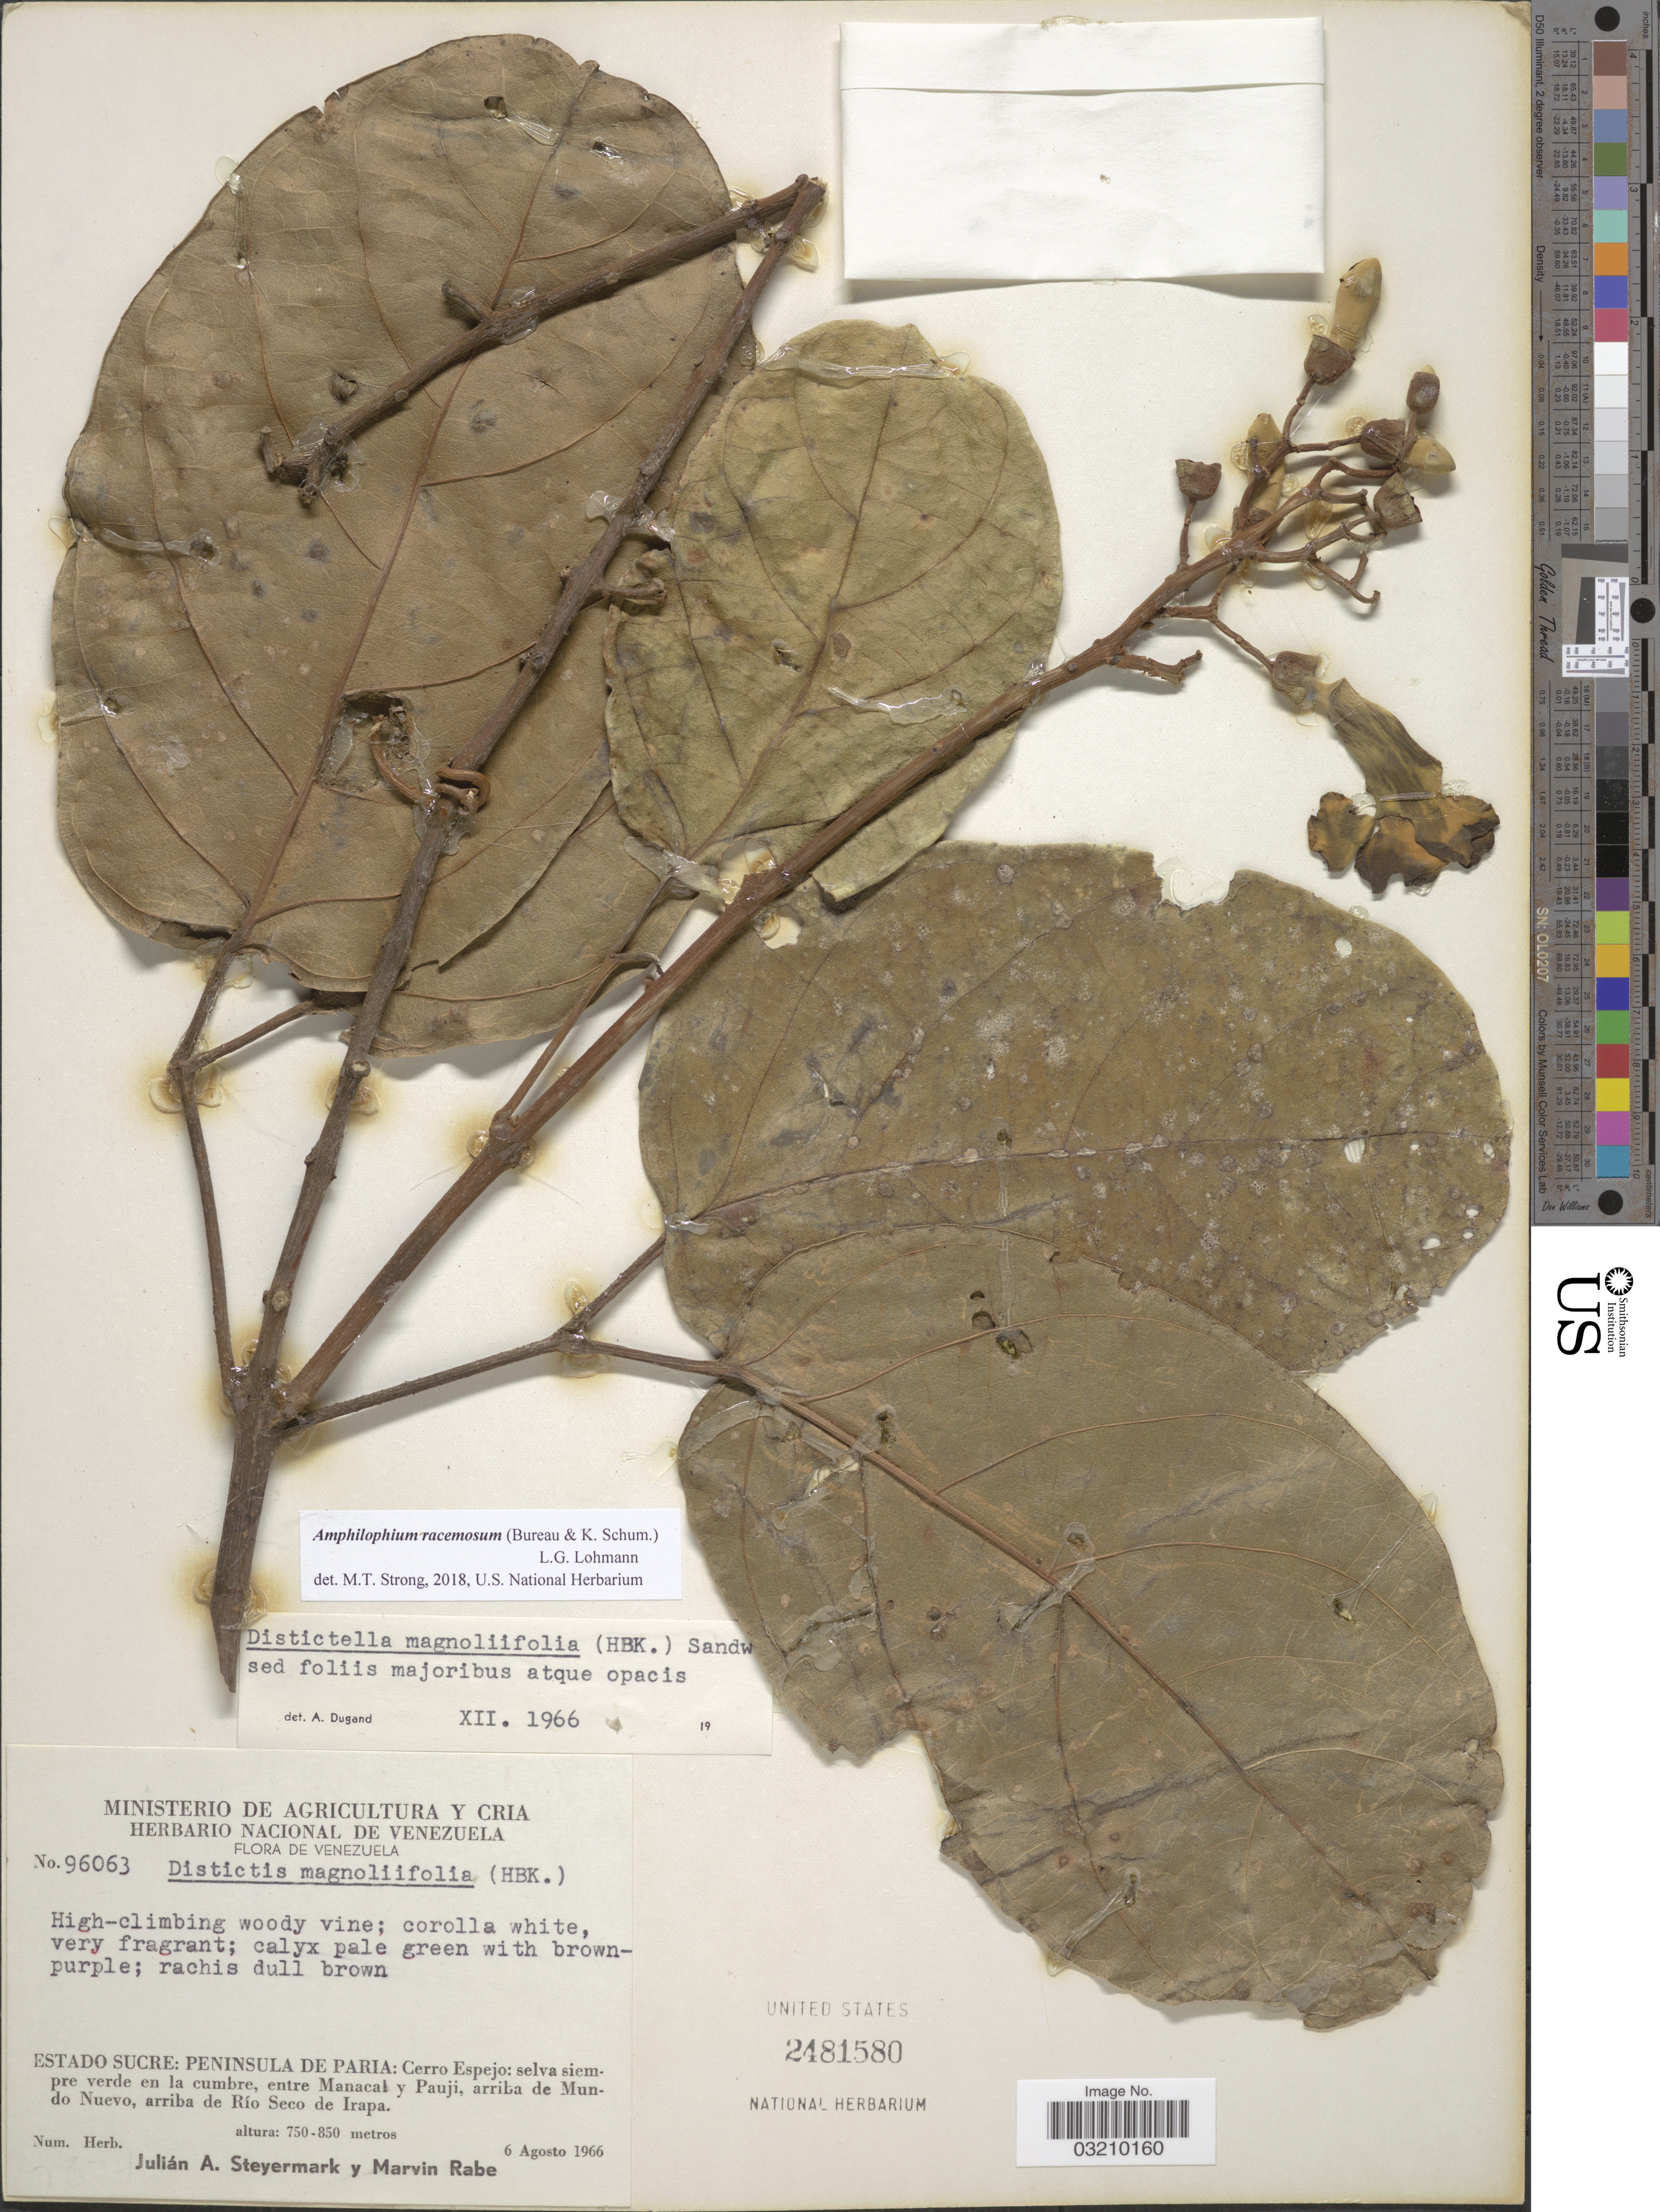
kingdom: Plantae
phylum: Tracheophyta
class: Magnoliopsida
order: Lamiales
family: Bignoniaceae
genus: Amphilophium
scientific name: Amphilophium racemosum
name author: (Bureau & K. Schum.) L.G. Lohmann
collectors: J. Steyermark & M. Rabe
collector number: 96063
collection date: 1966-08-06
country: Colombia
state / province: Sucre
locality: Peninsula de Paria: Cerro Espejo: selva siempre en la cumbre, entre Manacal y Pauji, arriba de Munco Nuevo, arriba Río Seco de Irapa.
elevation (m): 750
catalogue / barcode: US 2481580